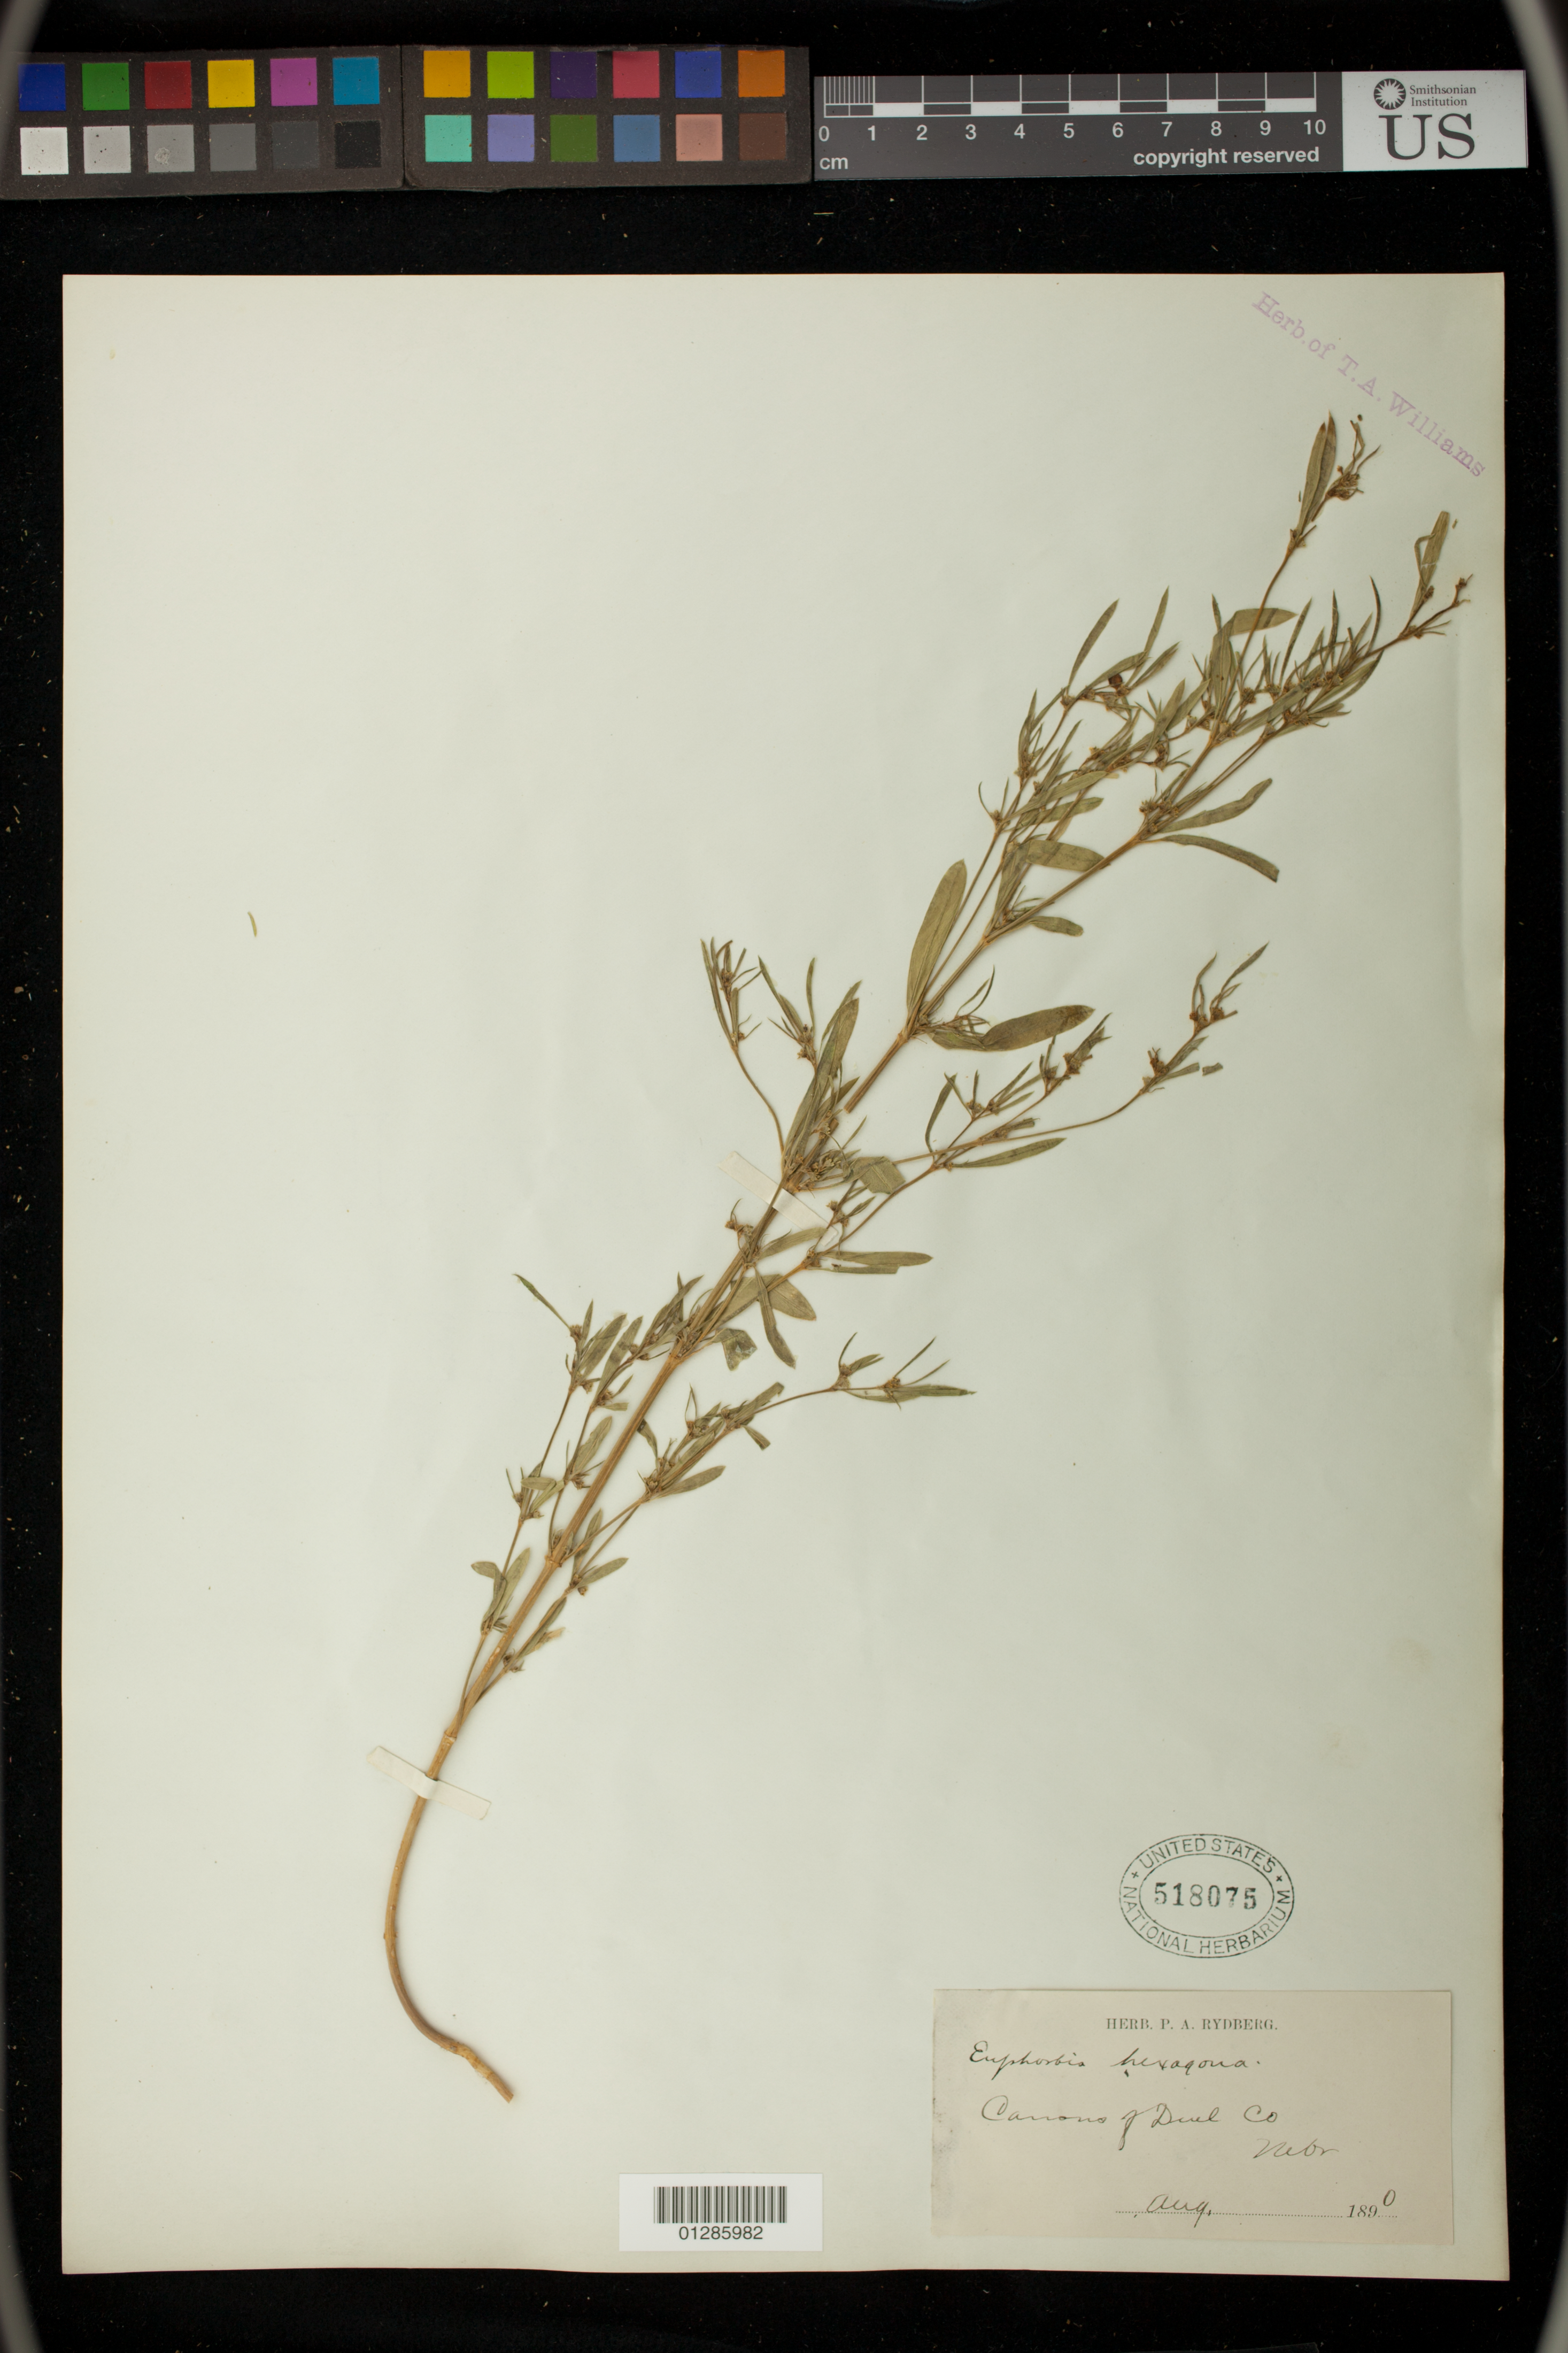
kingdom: Plantae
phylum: Tracheophyta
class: Magnoliopsida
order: Malpighiales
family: Euphorbiaceae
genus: Euphorbia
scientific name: Euphorbia hexagona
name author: Nutt. ex Spreng.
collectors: P. A. Rydberg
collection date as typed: Aug 1890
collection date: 1890-08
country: United States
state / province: Nebraska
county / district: Deuel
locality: Sanddrons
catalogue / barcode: US 518075